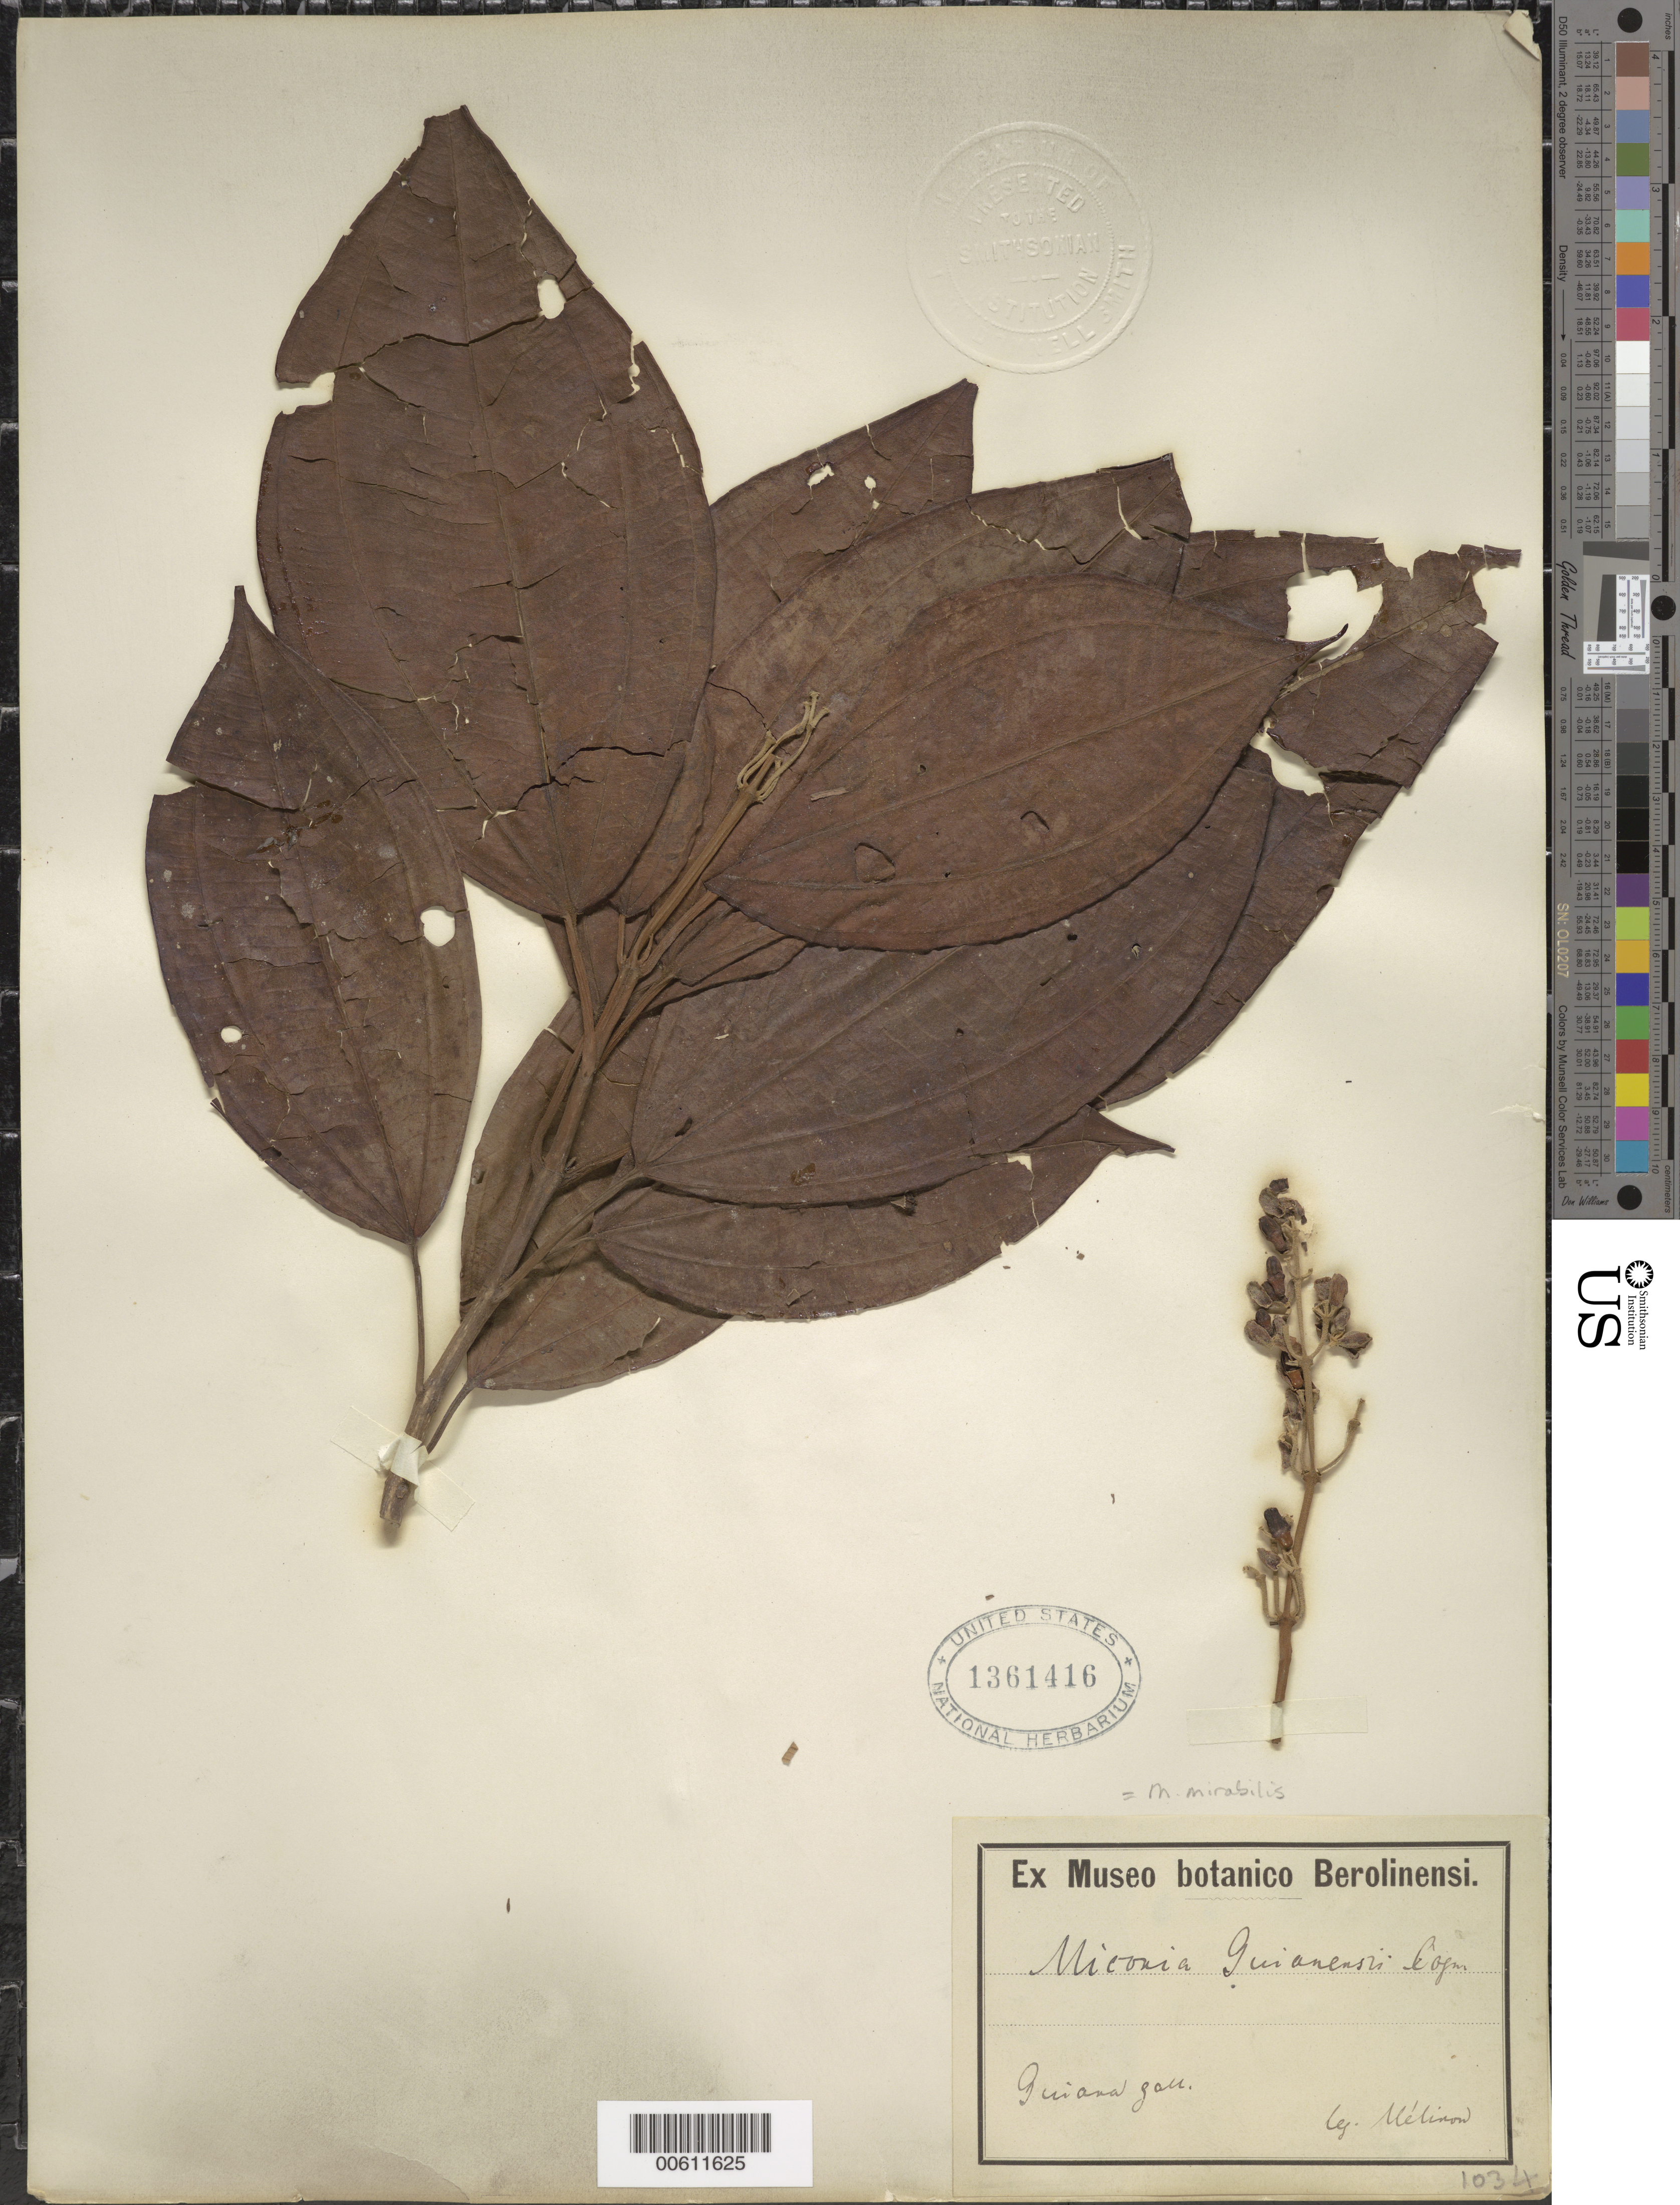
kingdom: Plantae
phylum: Tracheophyta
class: Magnoliopsida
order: Myrtales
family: Melastomataceae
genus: Miconia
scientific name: Miconia mirabilis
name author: (Aubl.) L.O. Williams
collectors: E. Mélinon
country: French Guiana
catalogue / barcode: US 1361416